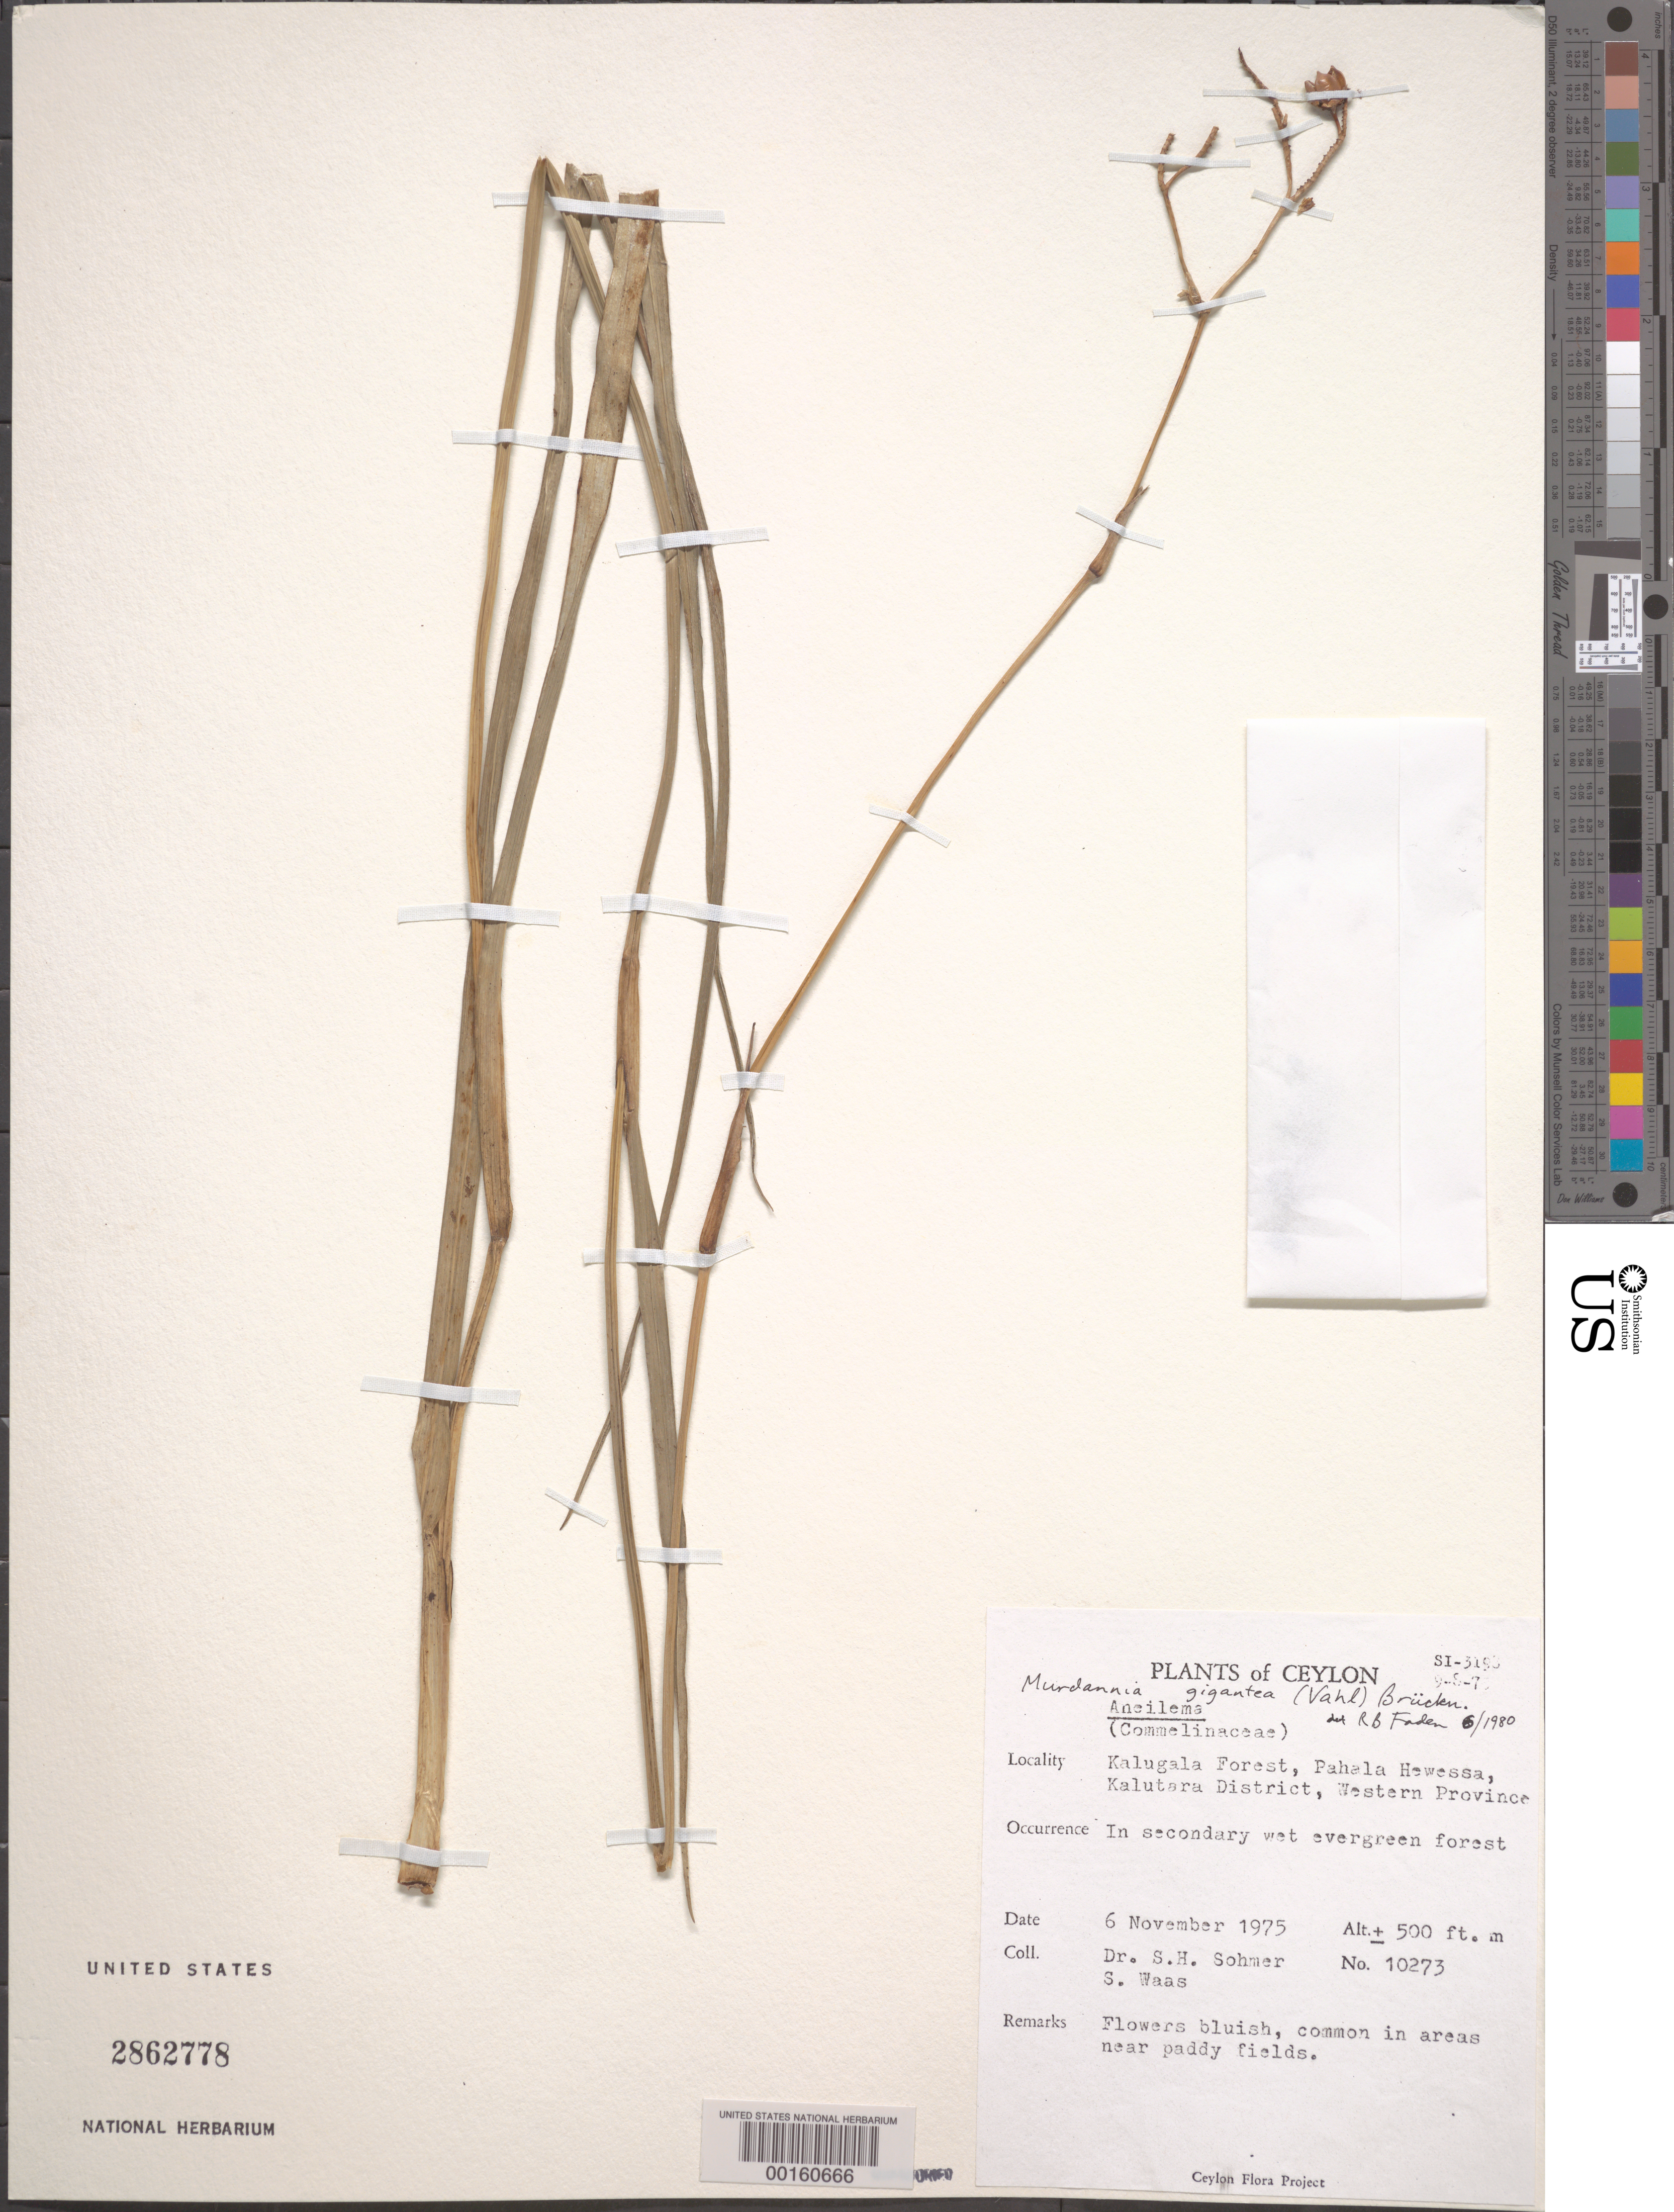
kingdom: Plantae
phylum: Tracheophyta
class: Liliopsida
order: Commelinales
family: Commelinaceae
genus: Murdannia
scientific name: Murdannia gigantea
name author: (Vahl) G. Brückn.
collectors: S. H. Sohmer & S. Waas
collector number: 10273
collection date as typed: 06 Nov 1975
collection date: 1975-11-06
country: Sri Lanka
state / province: Western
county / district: Kalutara Dist.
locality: Kalugala forest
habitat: Secondary wet evergreen forest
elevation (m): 153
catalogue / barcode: US 2862778